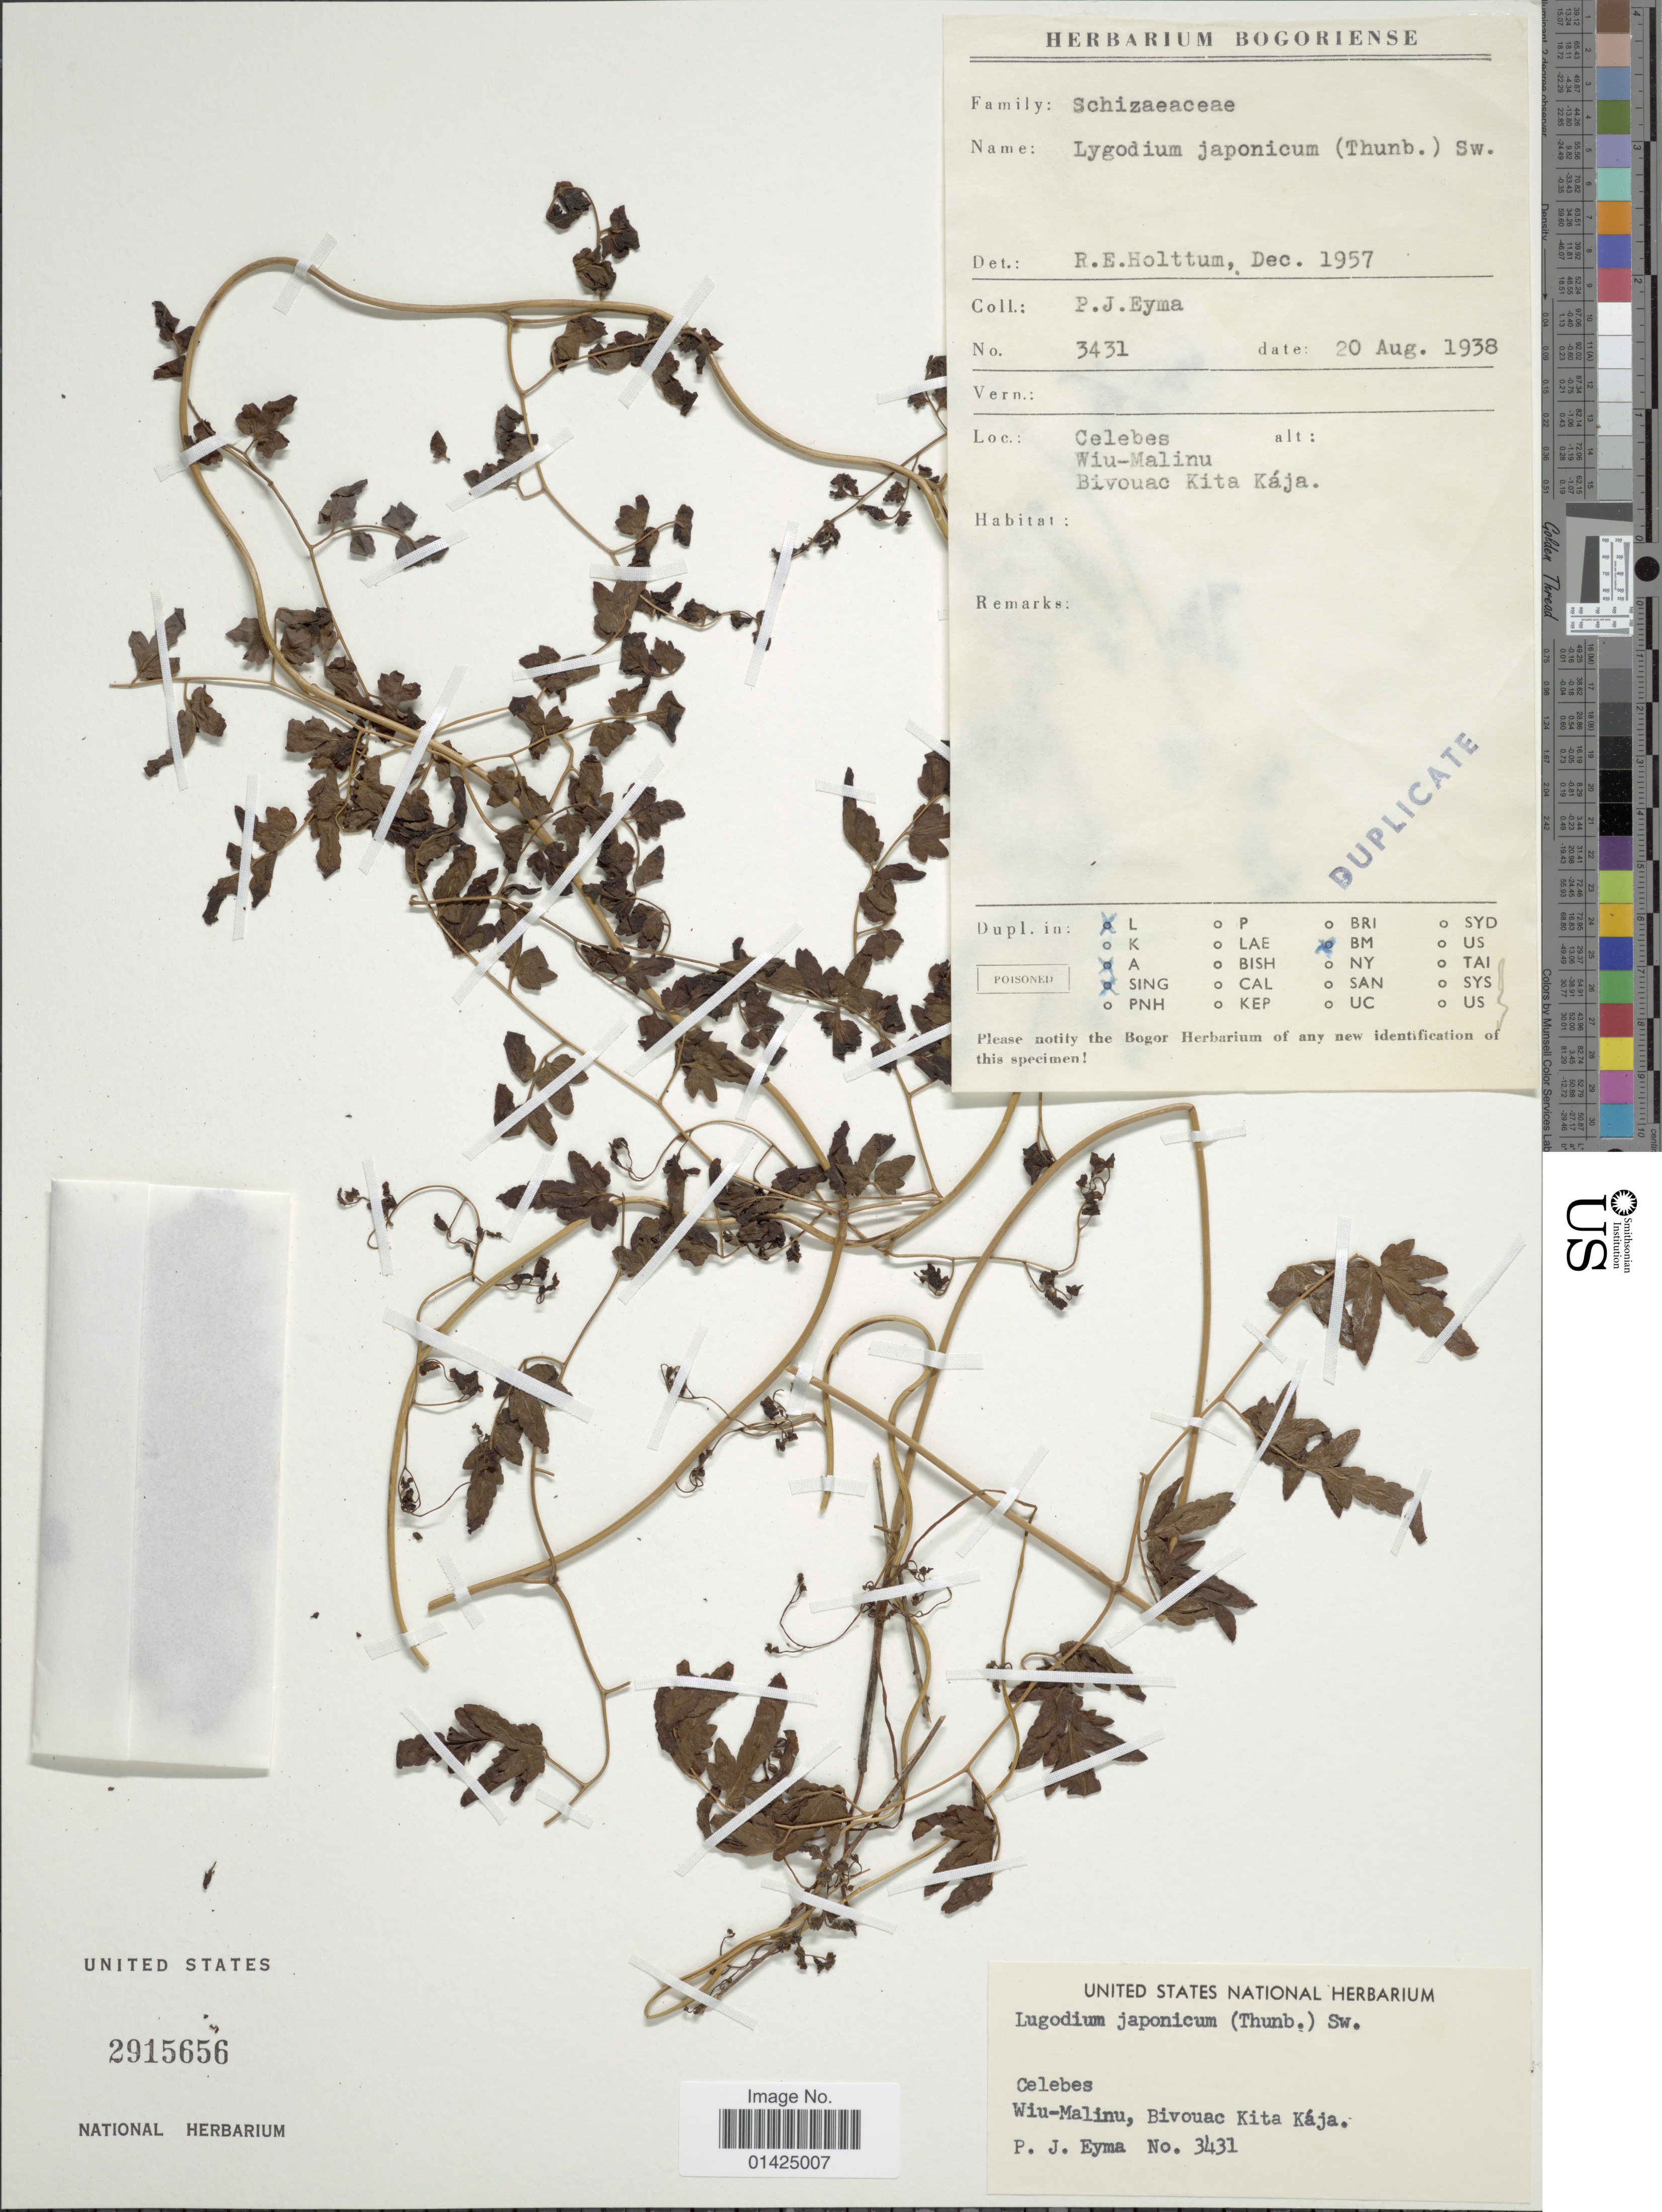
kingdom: Plantae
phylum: Tracheophyta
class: Polypodiopsida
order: Schizaeales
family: Lygodiaceae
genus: Lygodium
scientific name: Lygodium japonicum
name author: (Thunb.) Sw.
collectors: P. J. Eyma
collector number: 3431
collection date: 1938-08-20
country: Indonesia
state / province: Sulawesi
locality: Celebes, Wiu-Malinu, Bivouac Kita Kája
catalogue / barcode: US 2915656